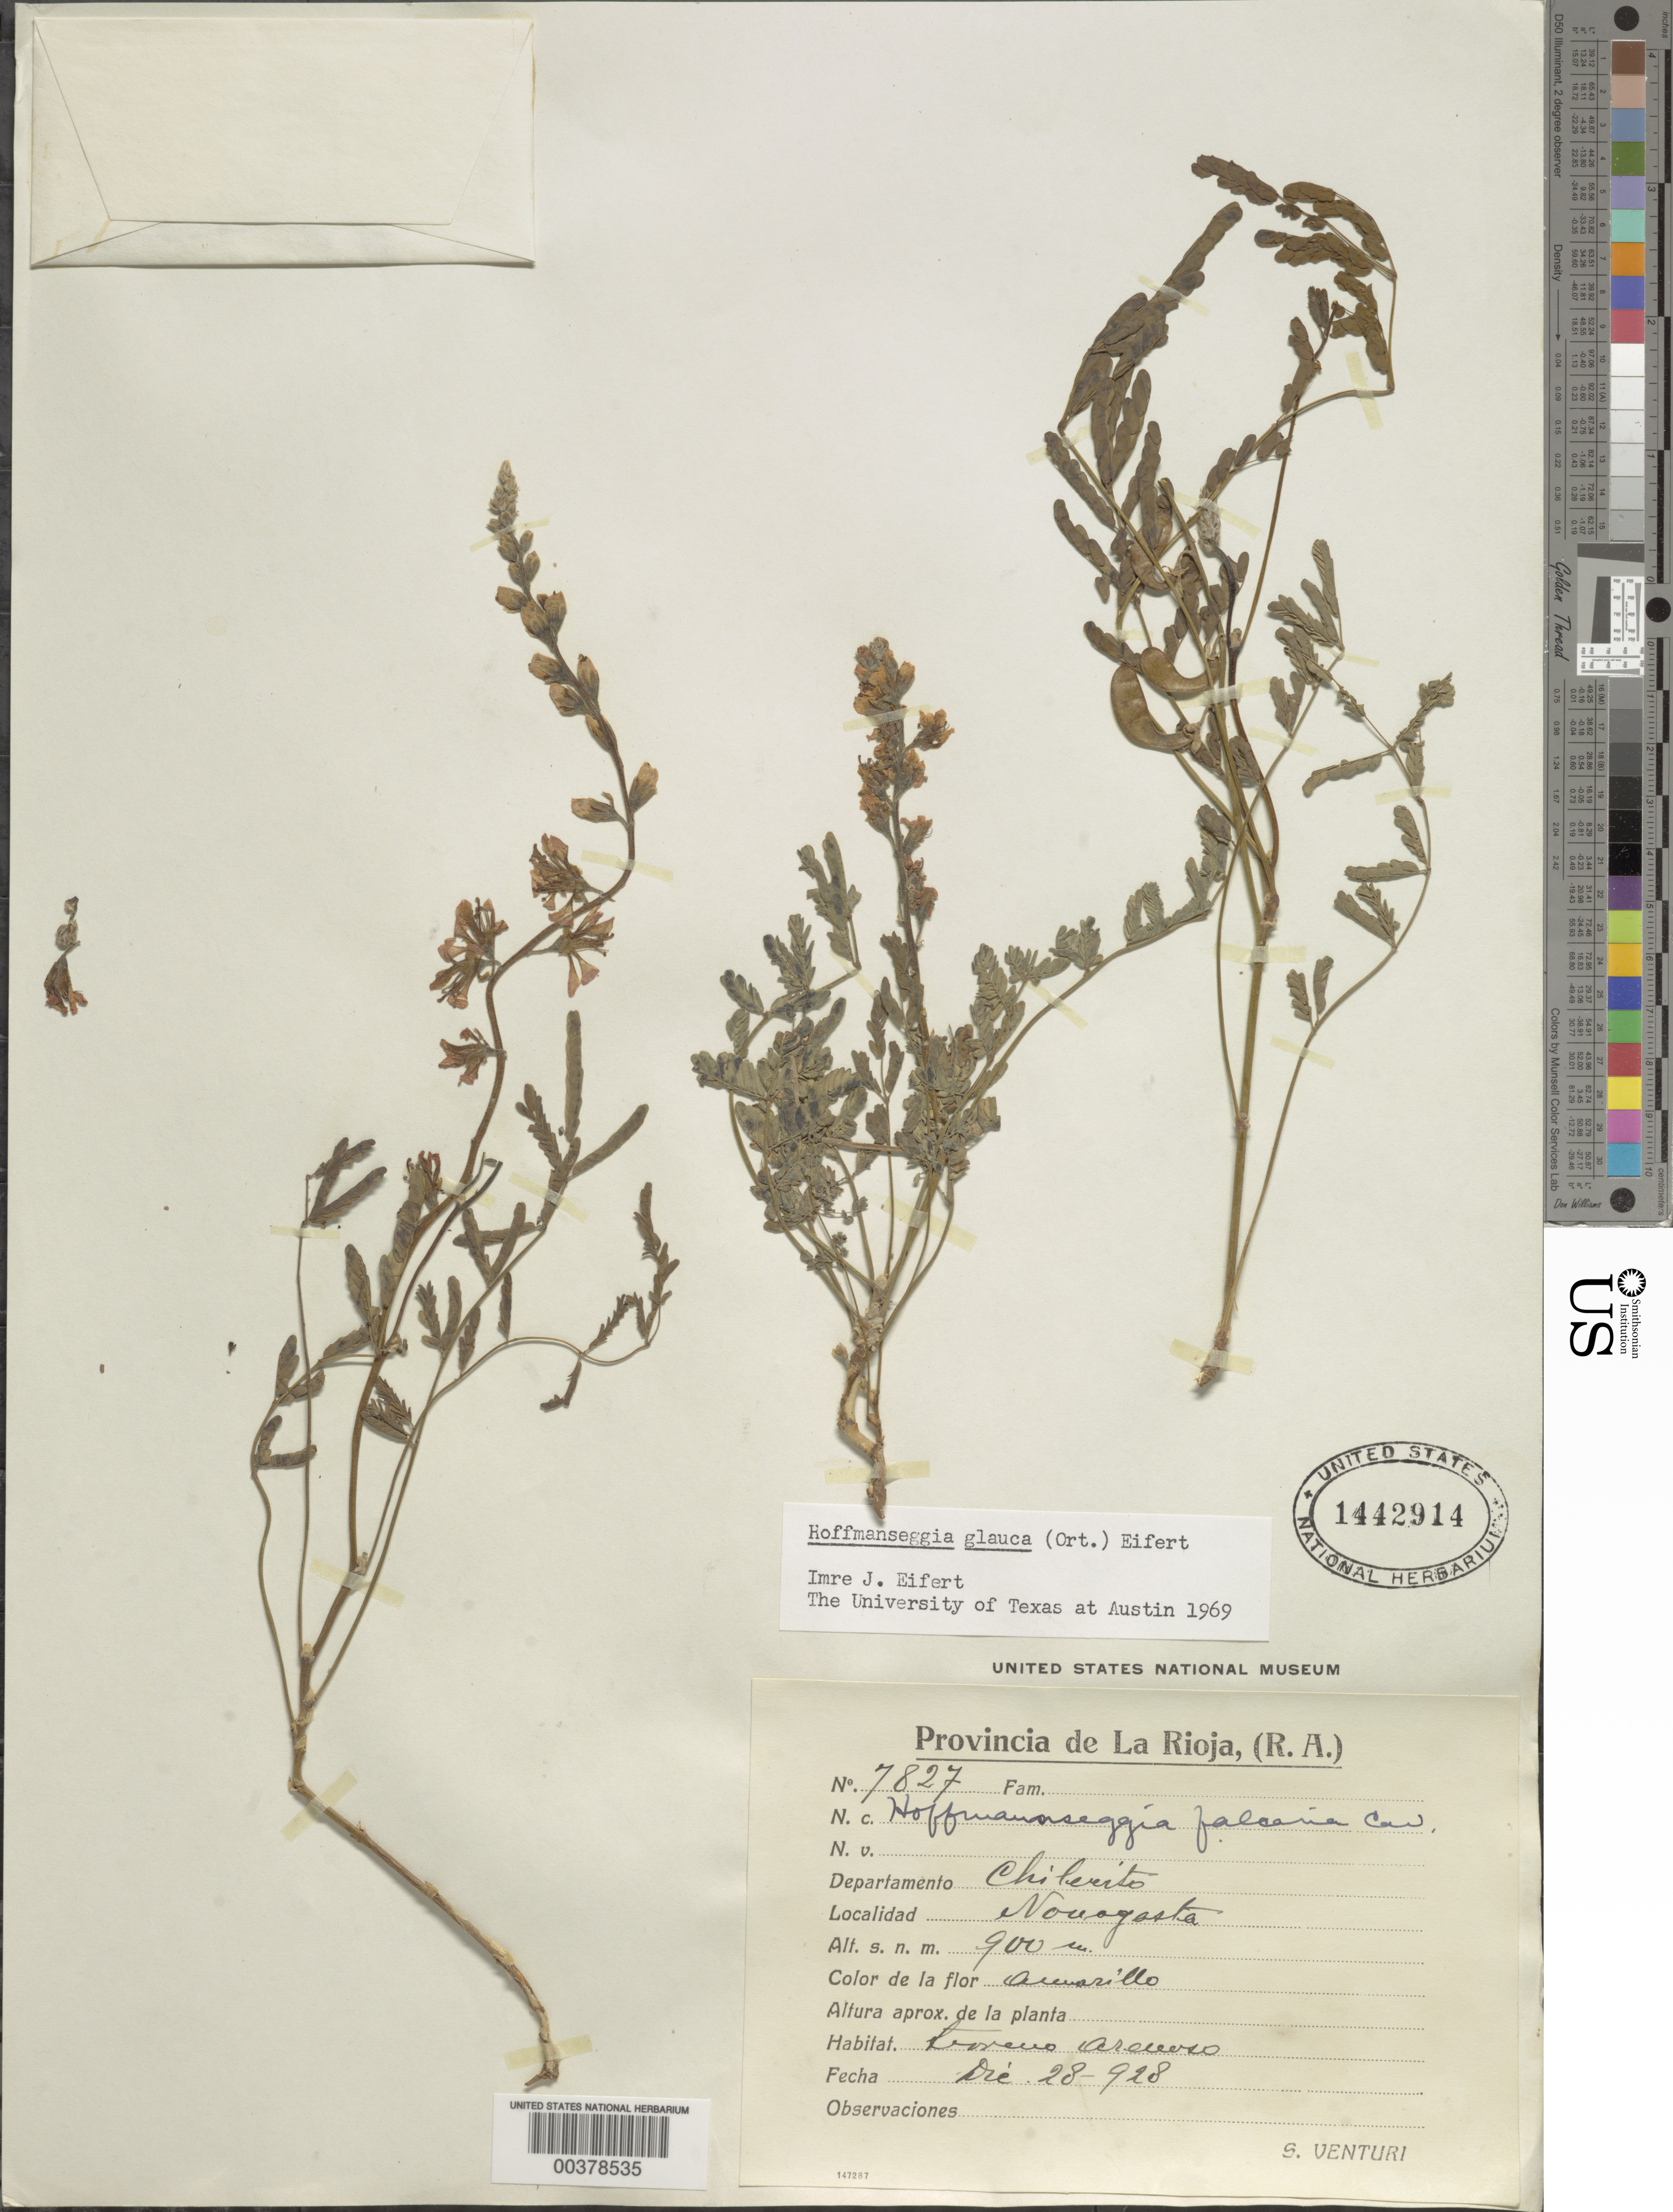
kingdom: Plantae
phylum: Tracheophyta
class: Magnoliopsida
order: Fabales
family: Fabaceae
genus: Hoffmannseggia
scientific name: Hoffmannseggia glauca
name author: (Ortega) Eifert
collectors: S. Venturi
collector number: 7827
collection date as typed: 28 Dec 1928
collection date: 1928-12-28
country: Argentina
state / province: La Rioja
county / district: Chilecito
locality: Novagasta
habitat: Terreno arenoso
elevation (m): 900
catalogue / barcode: US 1442914